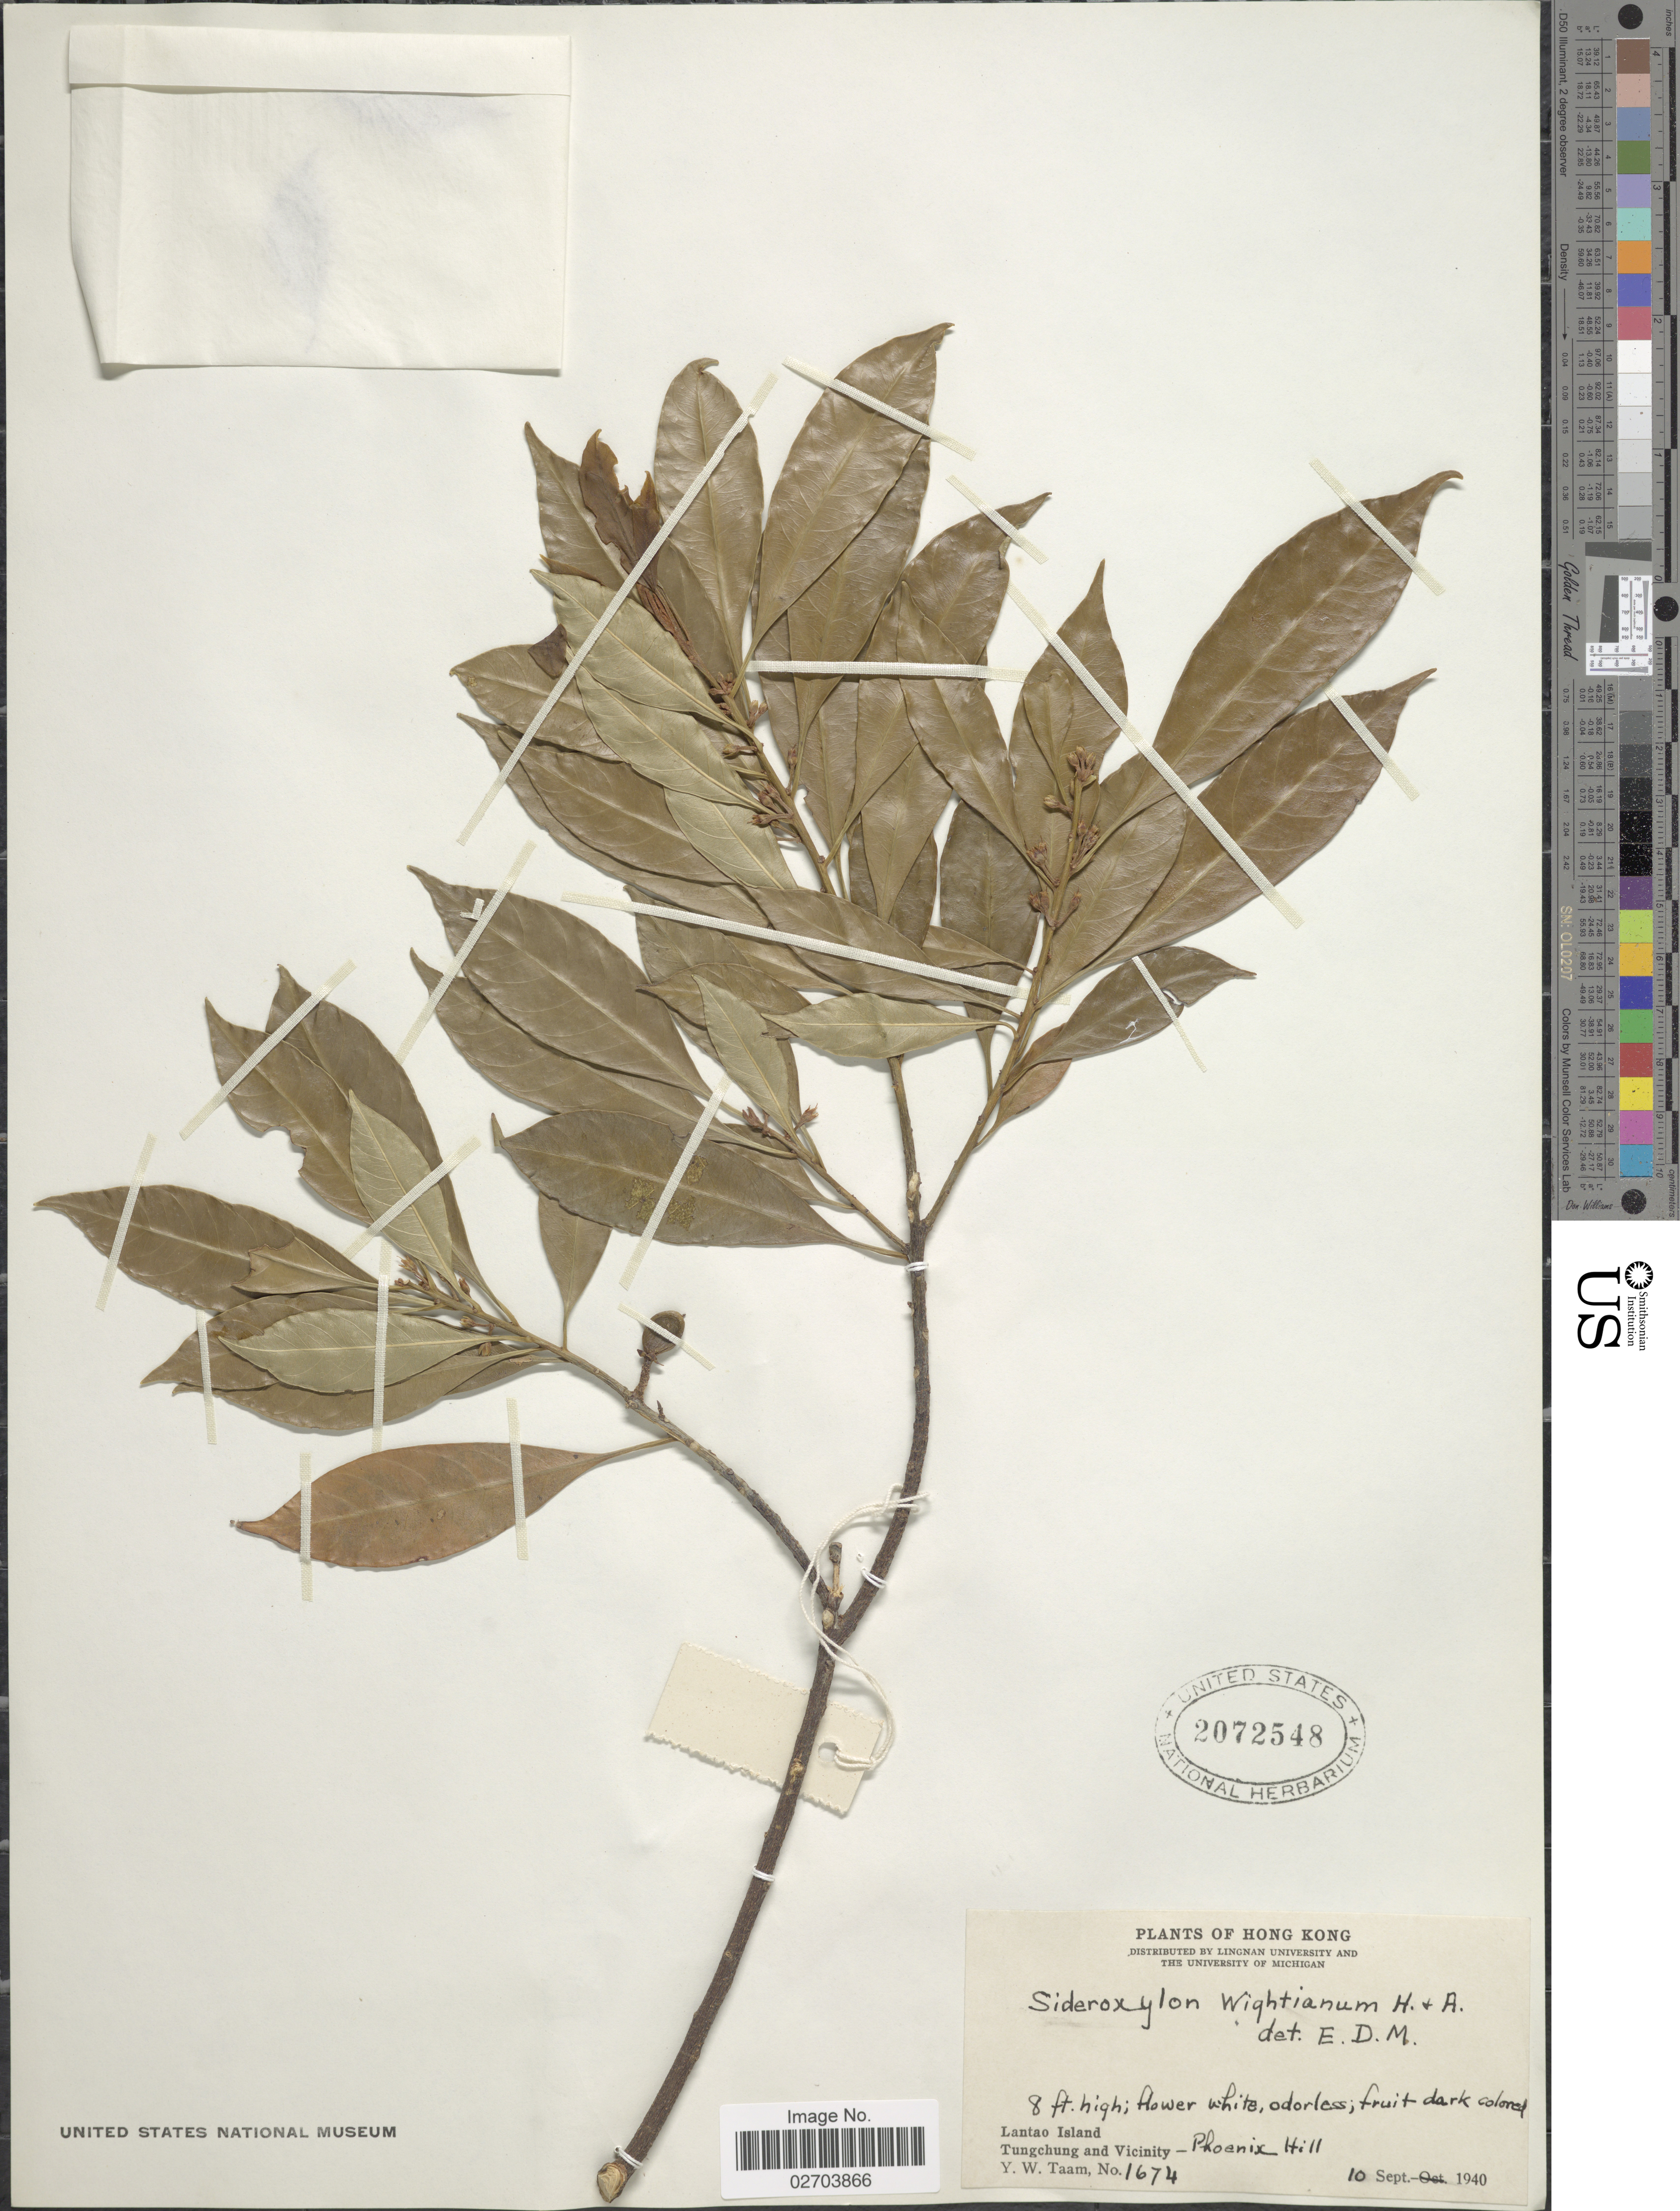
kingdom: Plantae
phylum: Tracheophyta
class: Magnoliopsida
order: Ericales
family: Sapotaceae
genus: Sideroxylon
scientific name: Sideroxylon wightianum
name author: Hook. & Arn.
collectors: Y. W. Taam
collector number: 1674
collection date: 1940-09-10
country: China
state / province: Hong Kong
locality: Lantao Island. Tungchung and Vicinity - Phoenix Hill.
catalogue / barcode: US 2072548